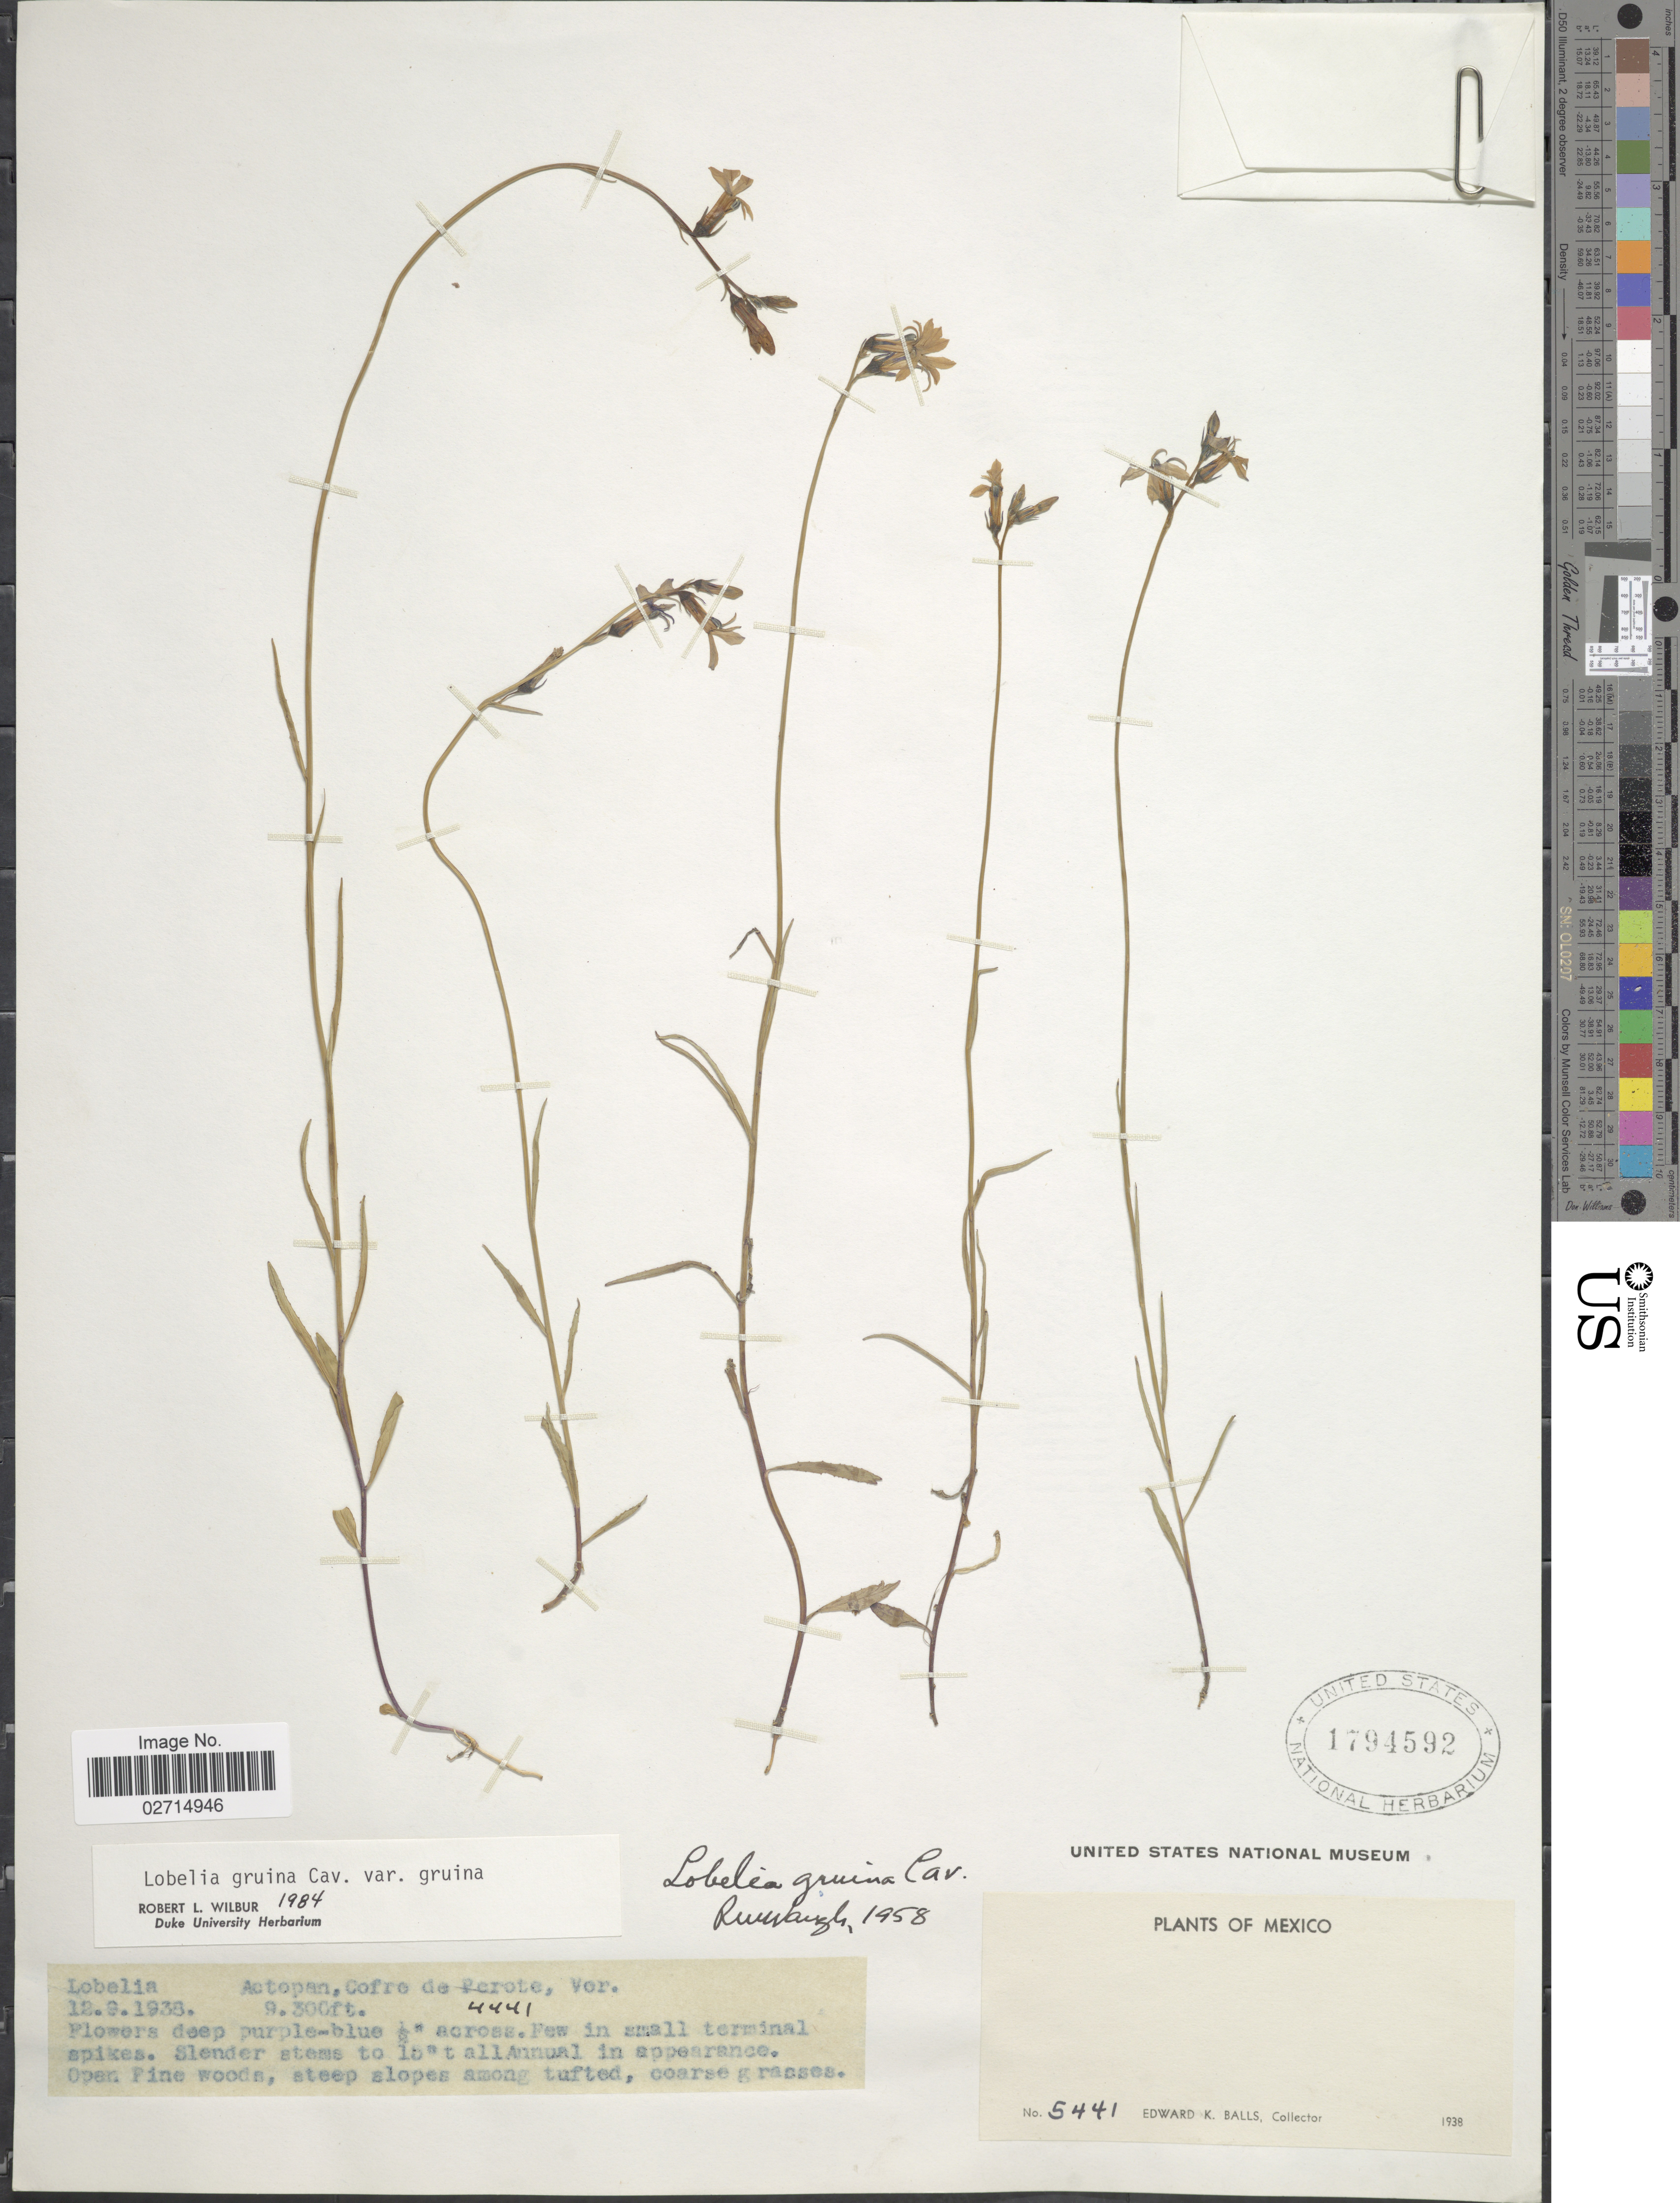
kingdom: Plantae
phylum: Tracheophyta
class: Magnoliopsida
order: Asterales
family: Campanulaceae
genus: Lobelia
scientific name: Lobelia gruina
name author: Cav.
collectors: E. K. Balls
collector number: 4441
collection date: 1938-09-12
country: Mexico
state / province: Veracruz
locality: Actopan, Cofre de Perote, Ver., Mexico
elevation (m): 2835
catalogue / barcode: US 1794592